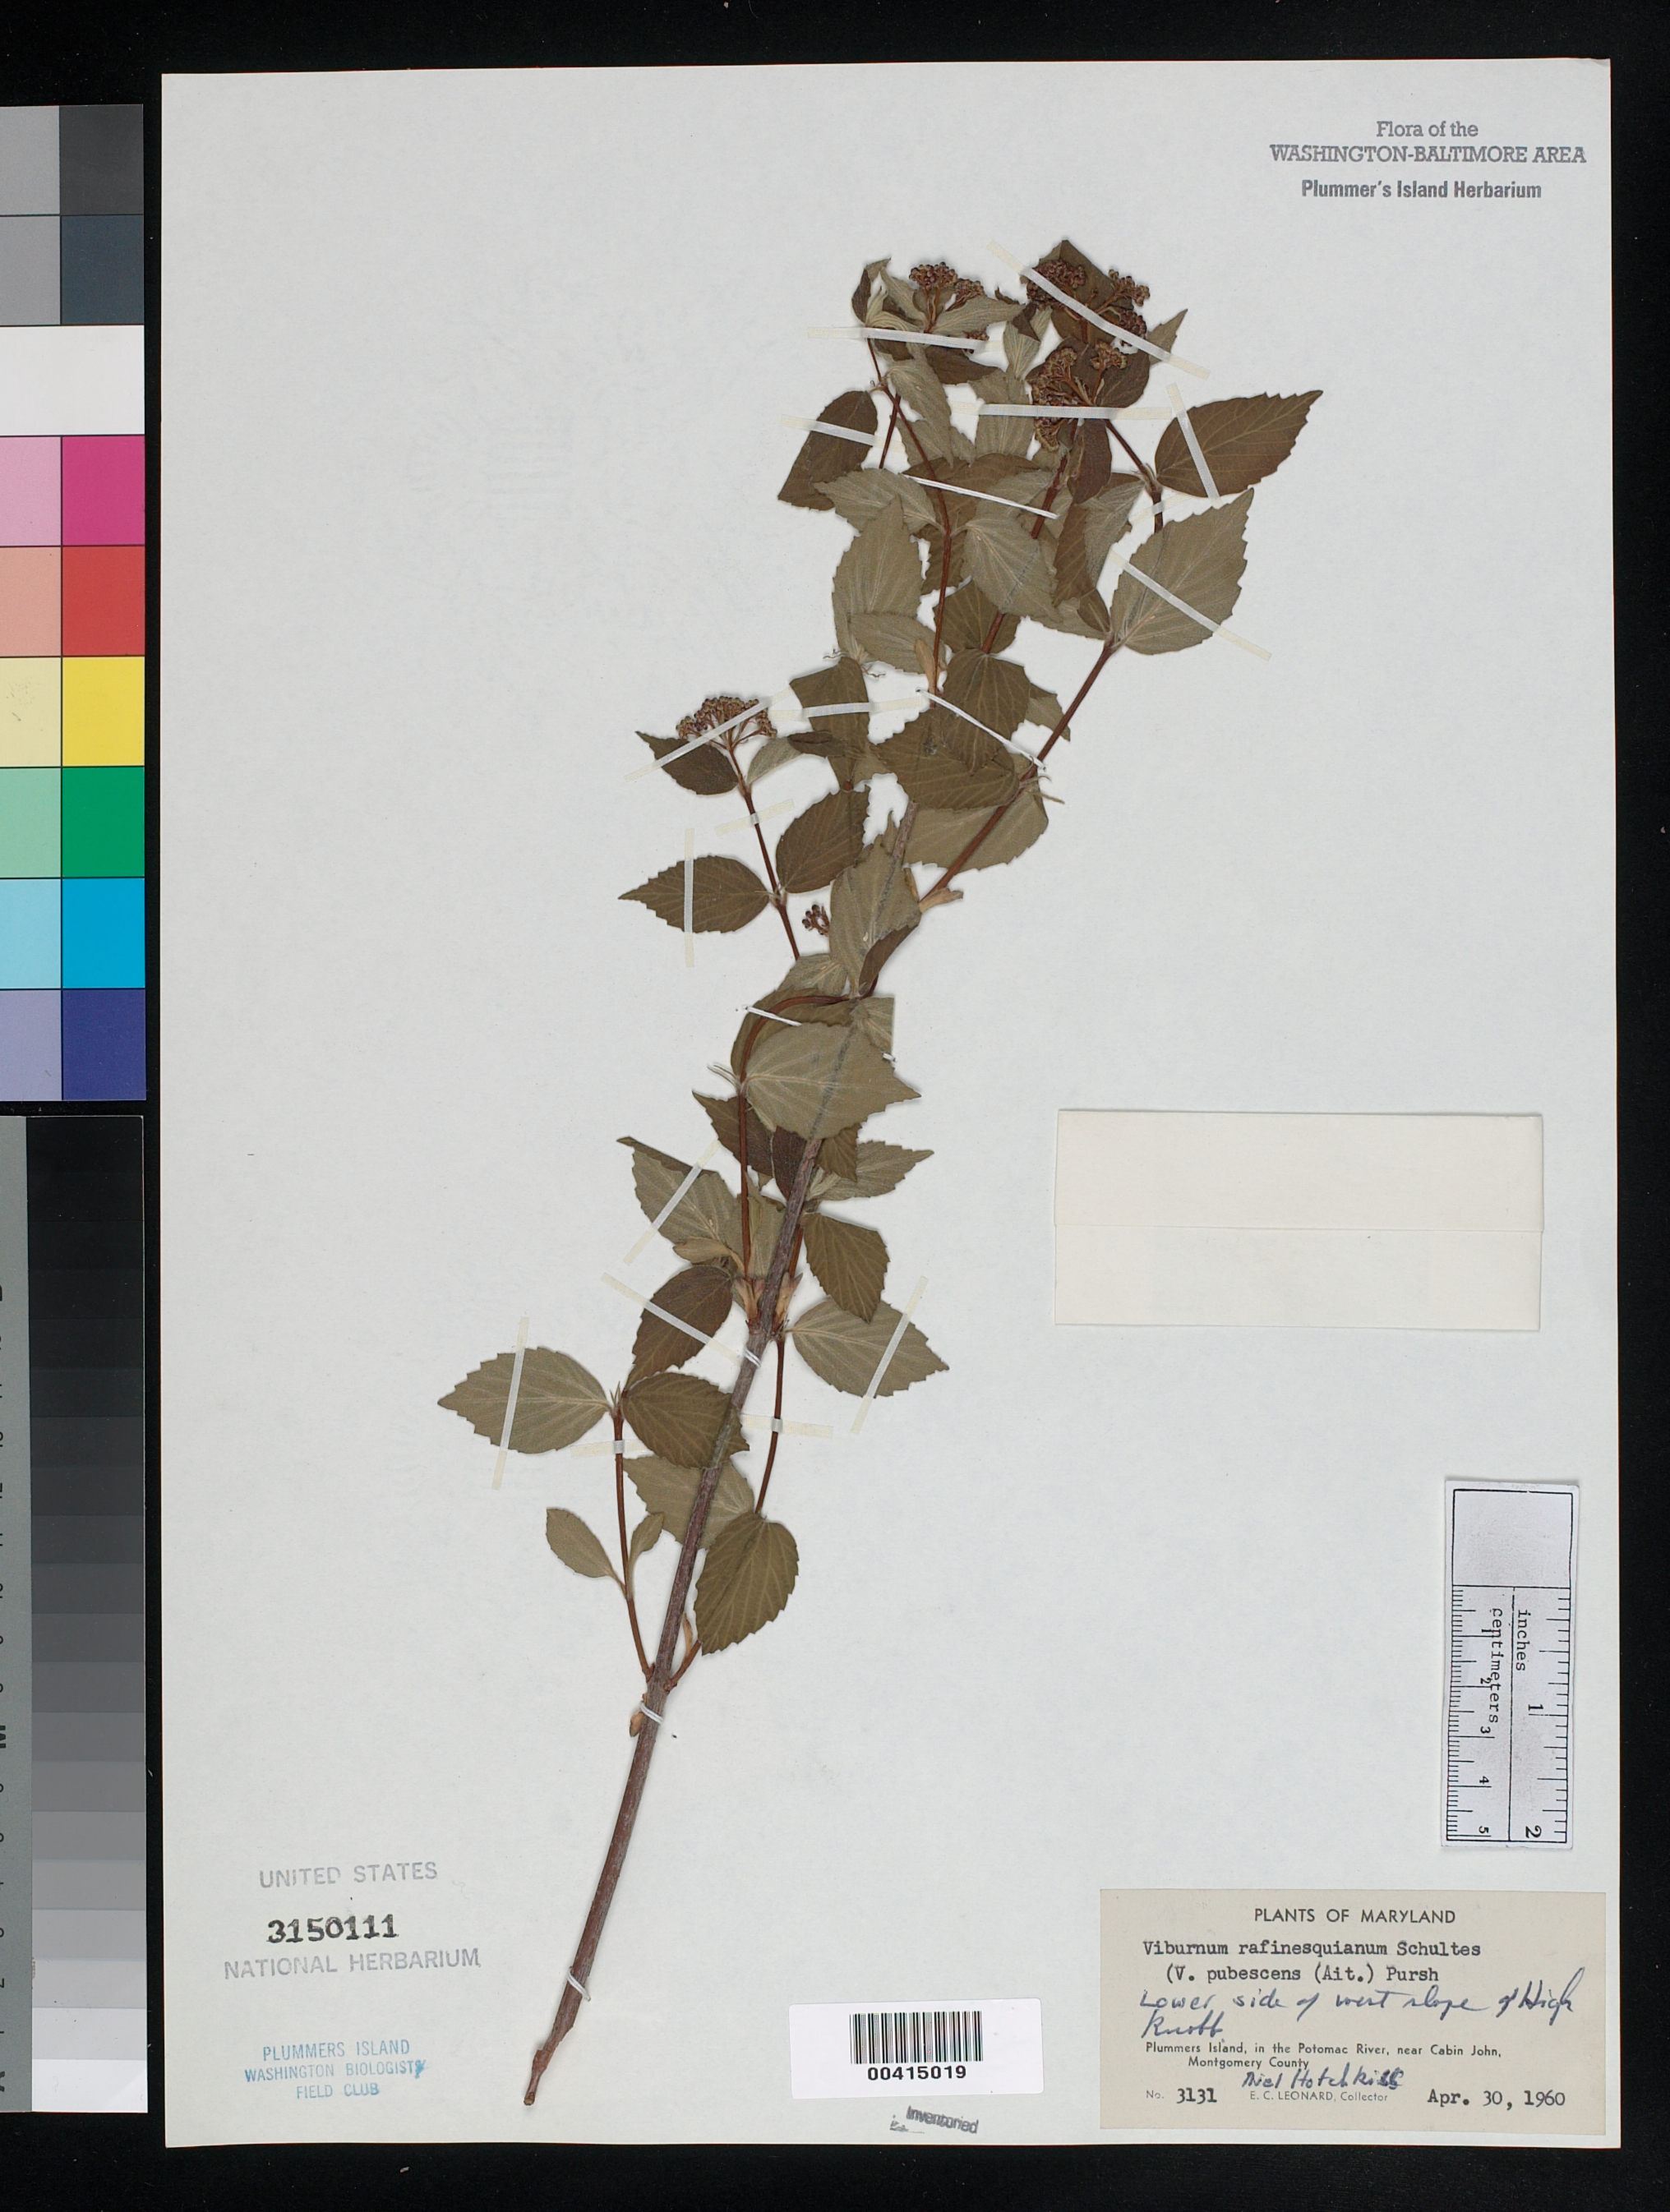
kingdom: Plantae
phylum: Tracheophyta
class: Magnoliopsida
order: Dipsacales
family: Viburnaceae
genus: Viburnum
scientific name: Viburnum rafinesqueanum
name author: Schult.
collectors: E. C. Leonard & N. Hotchkiss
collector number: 3131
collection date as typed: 30 Apr 1960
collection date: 1960-04-30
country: United States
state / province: Maryland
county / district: Montgomery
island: Plummers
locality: Plummer's Island; lower side of west slope of High Knob C. & O. Canal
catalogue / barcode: US 3150111